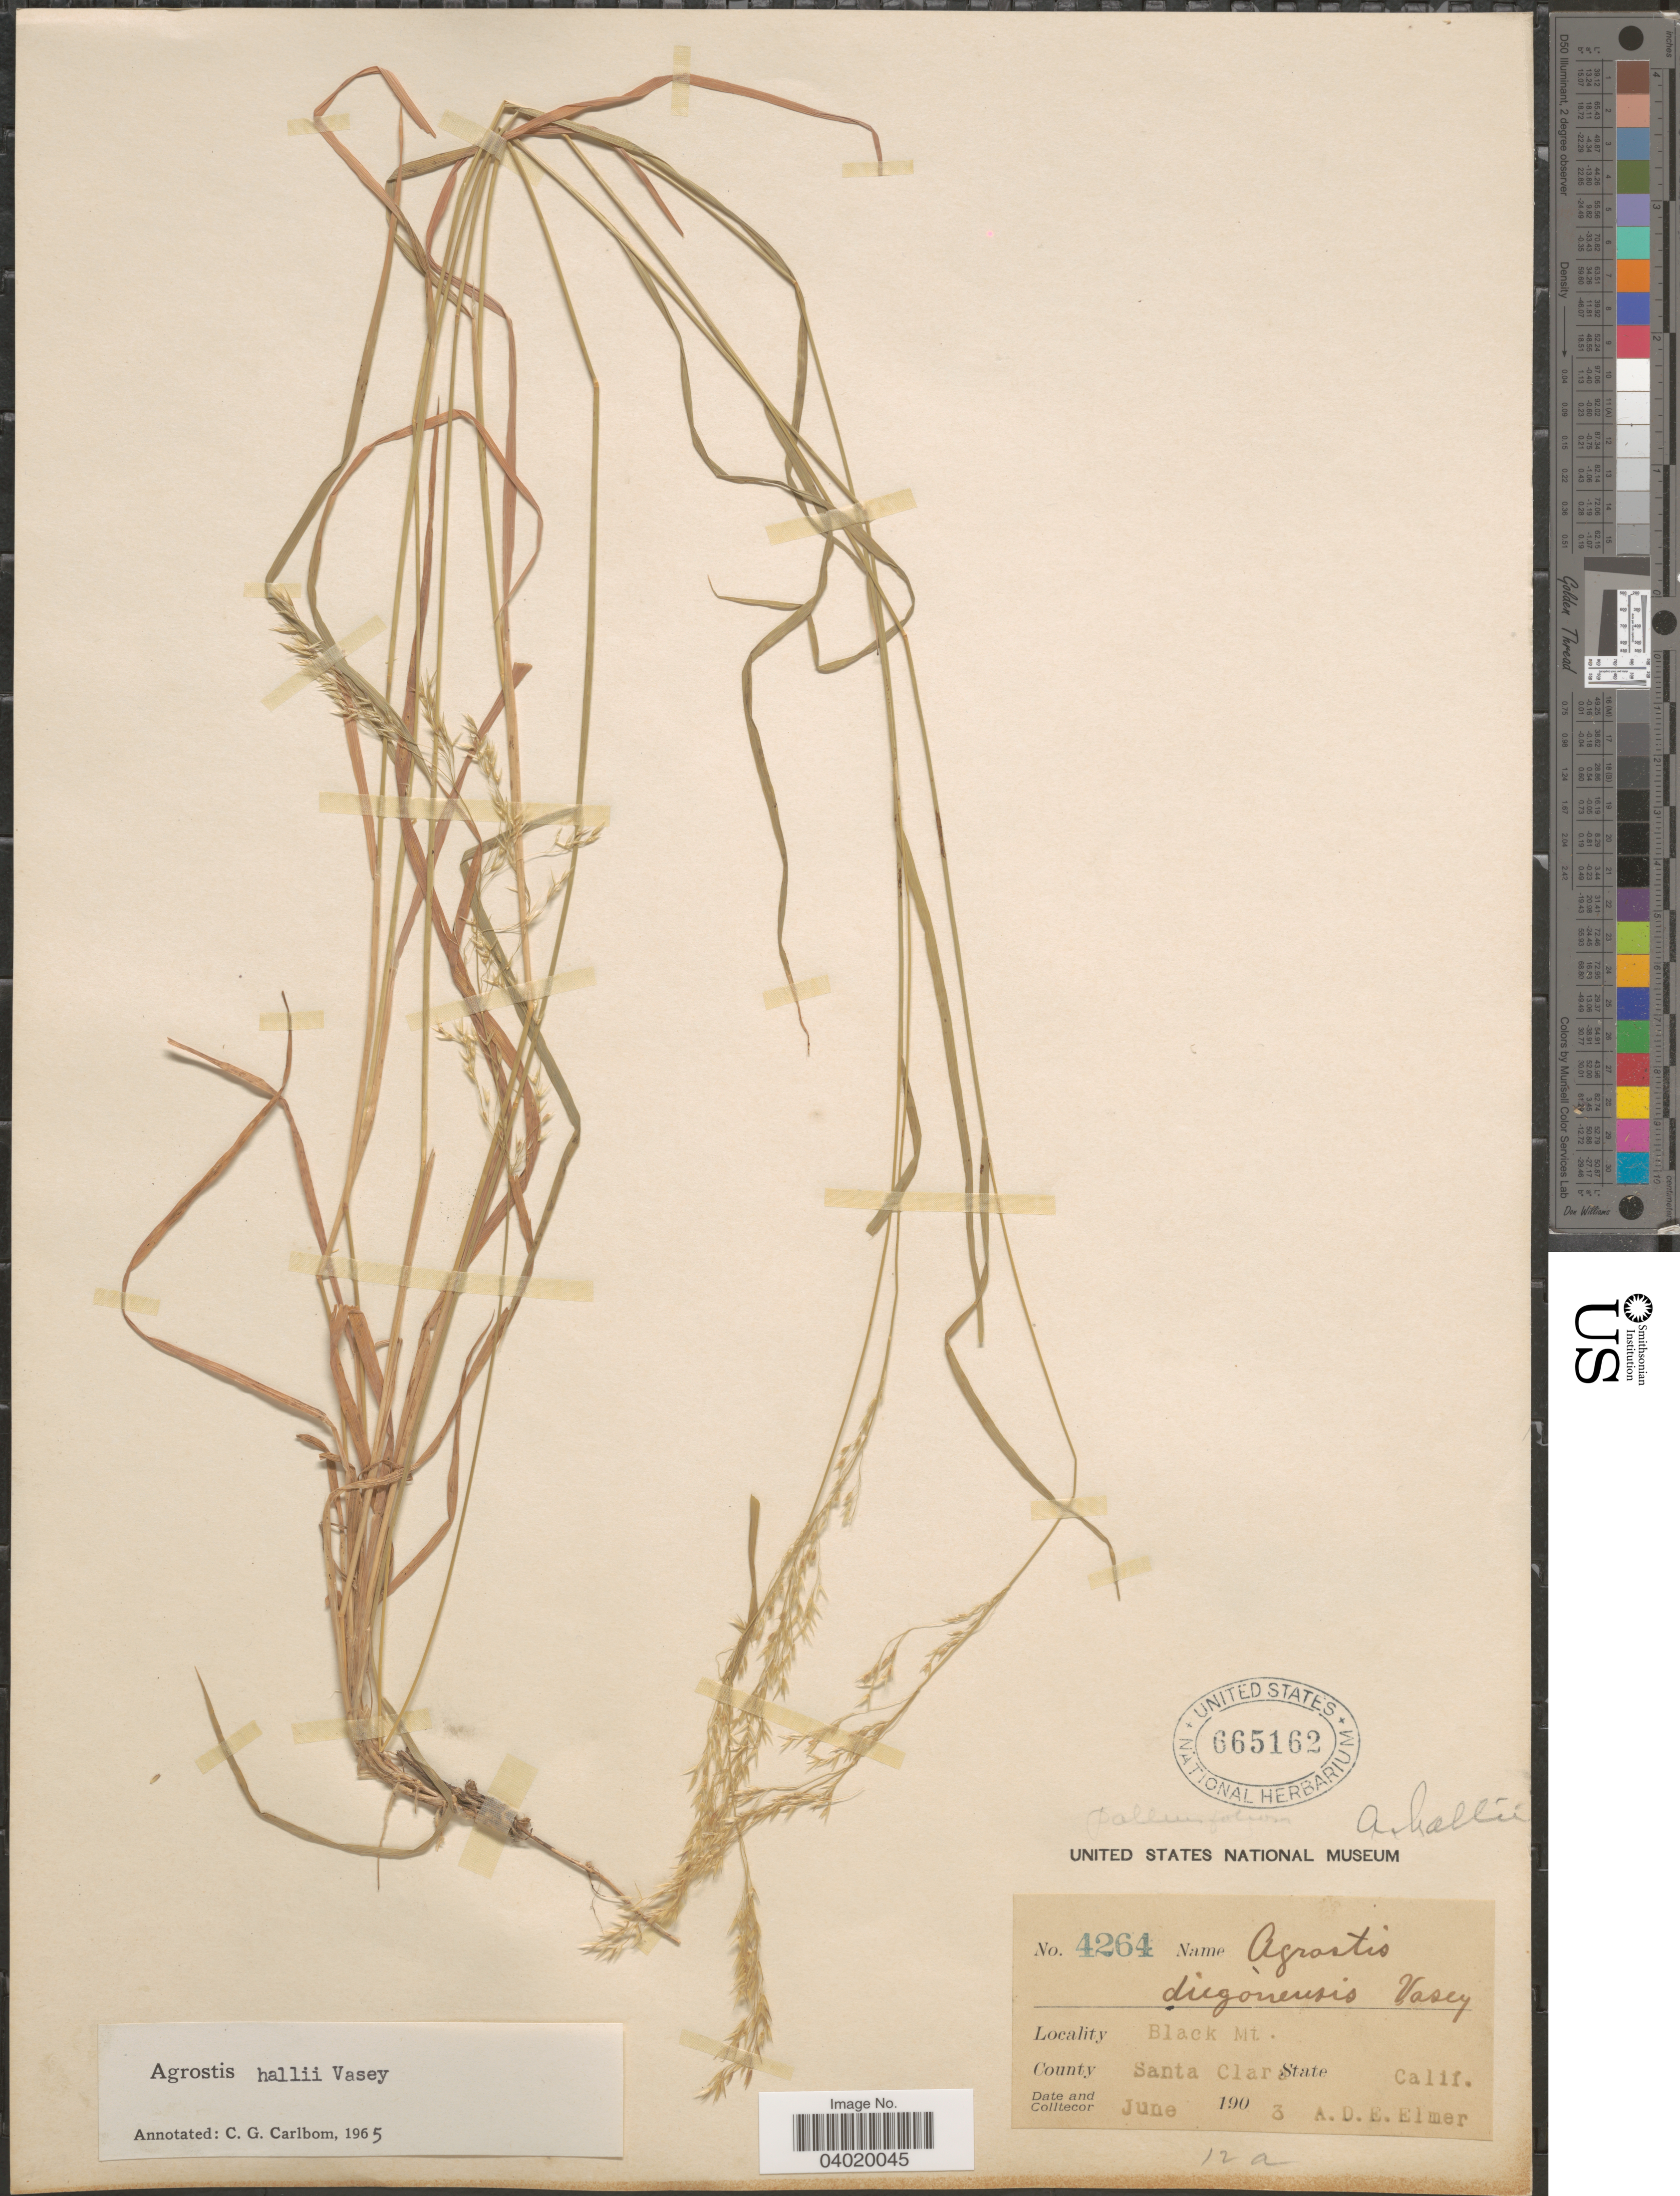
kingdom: Plantae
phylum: Tracheophyta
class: Liliopsida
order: Poales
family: Poaceae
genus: Agrostis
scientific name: Agrostis hallii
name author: Vasey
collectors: A. D. E. Elmer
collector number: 4264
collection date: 1903-06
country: United States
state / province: California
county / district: Santa Clara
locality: Black Mt. County Santa Clara.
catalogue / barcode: US 665162